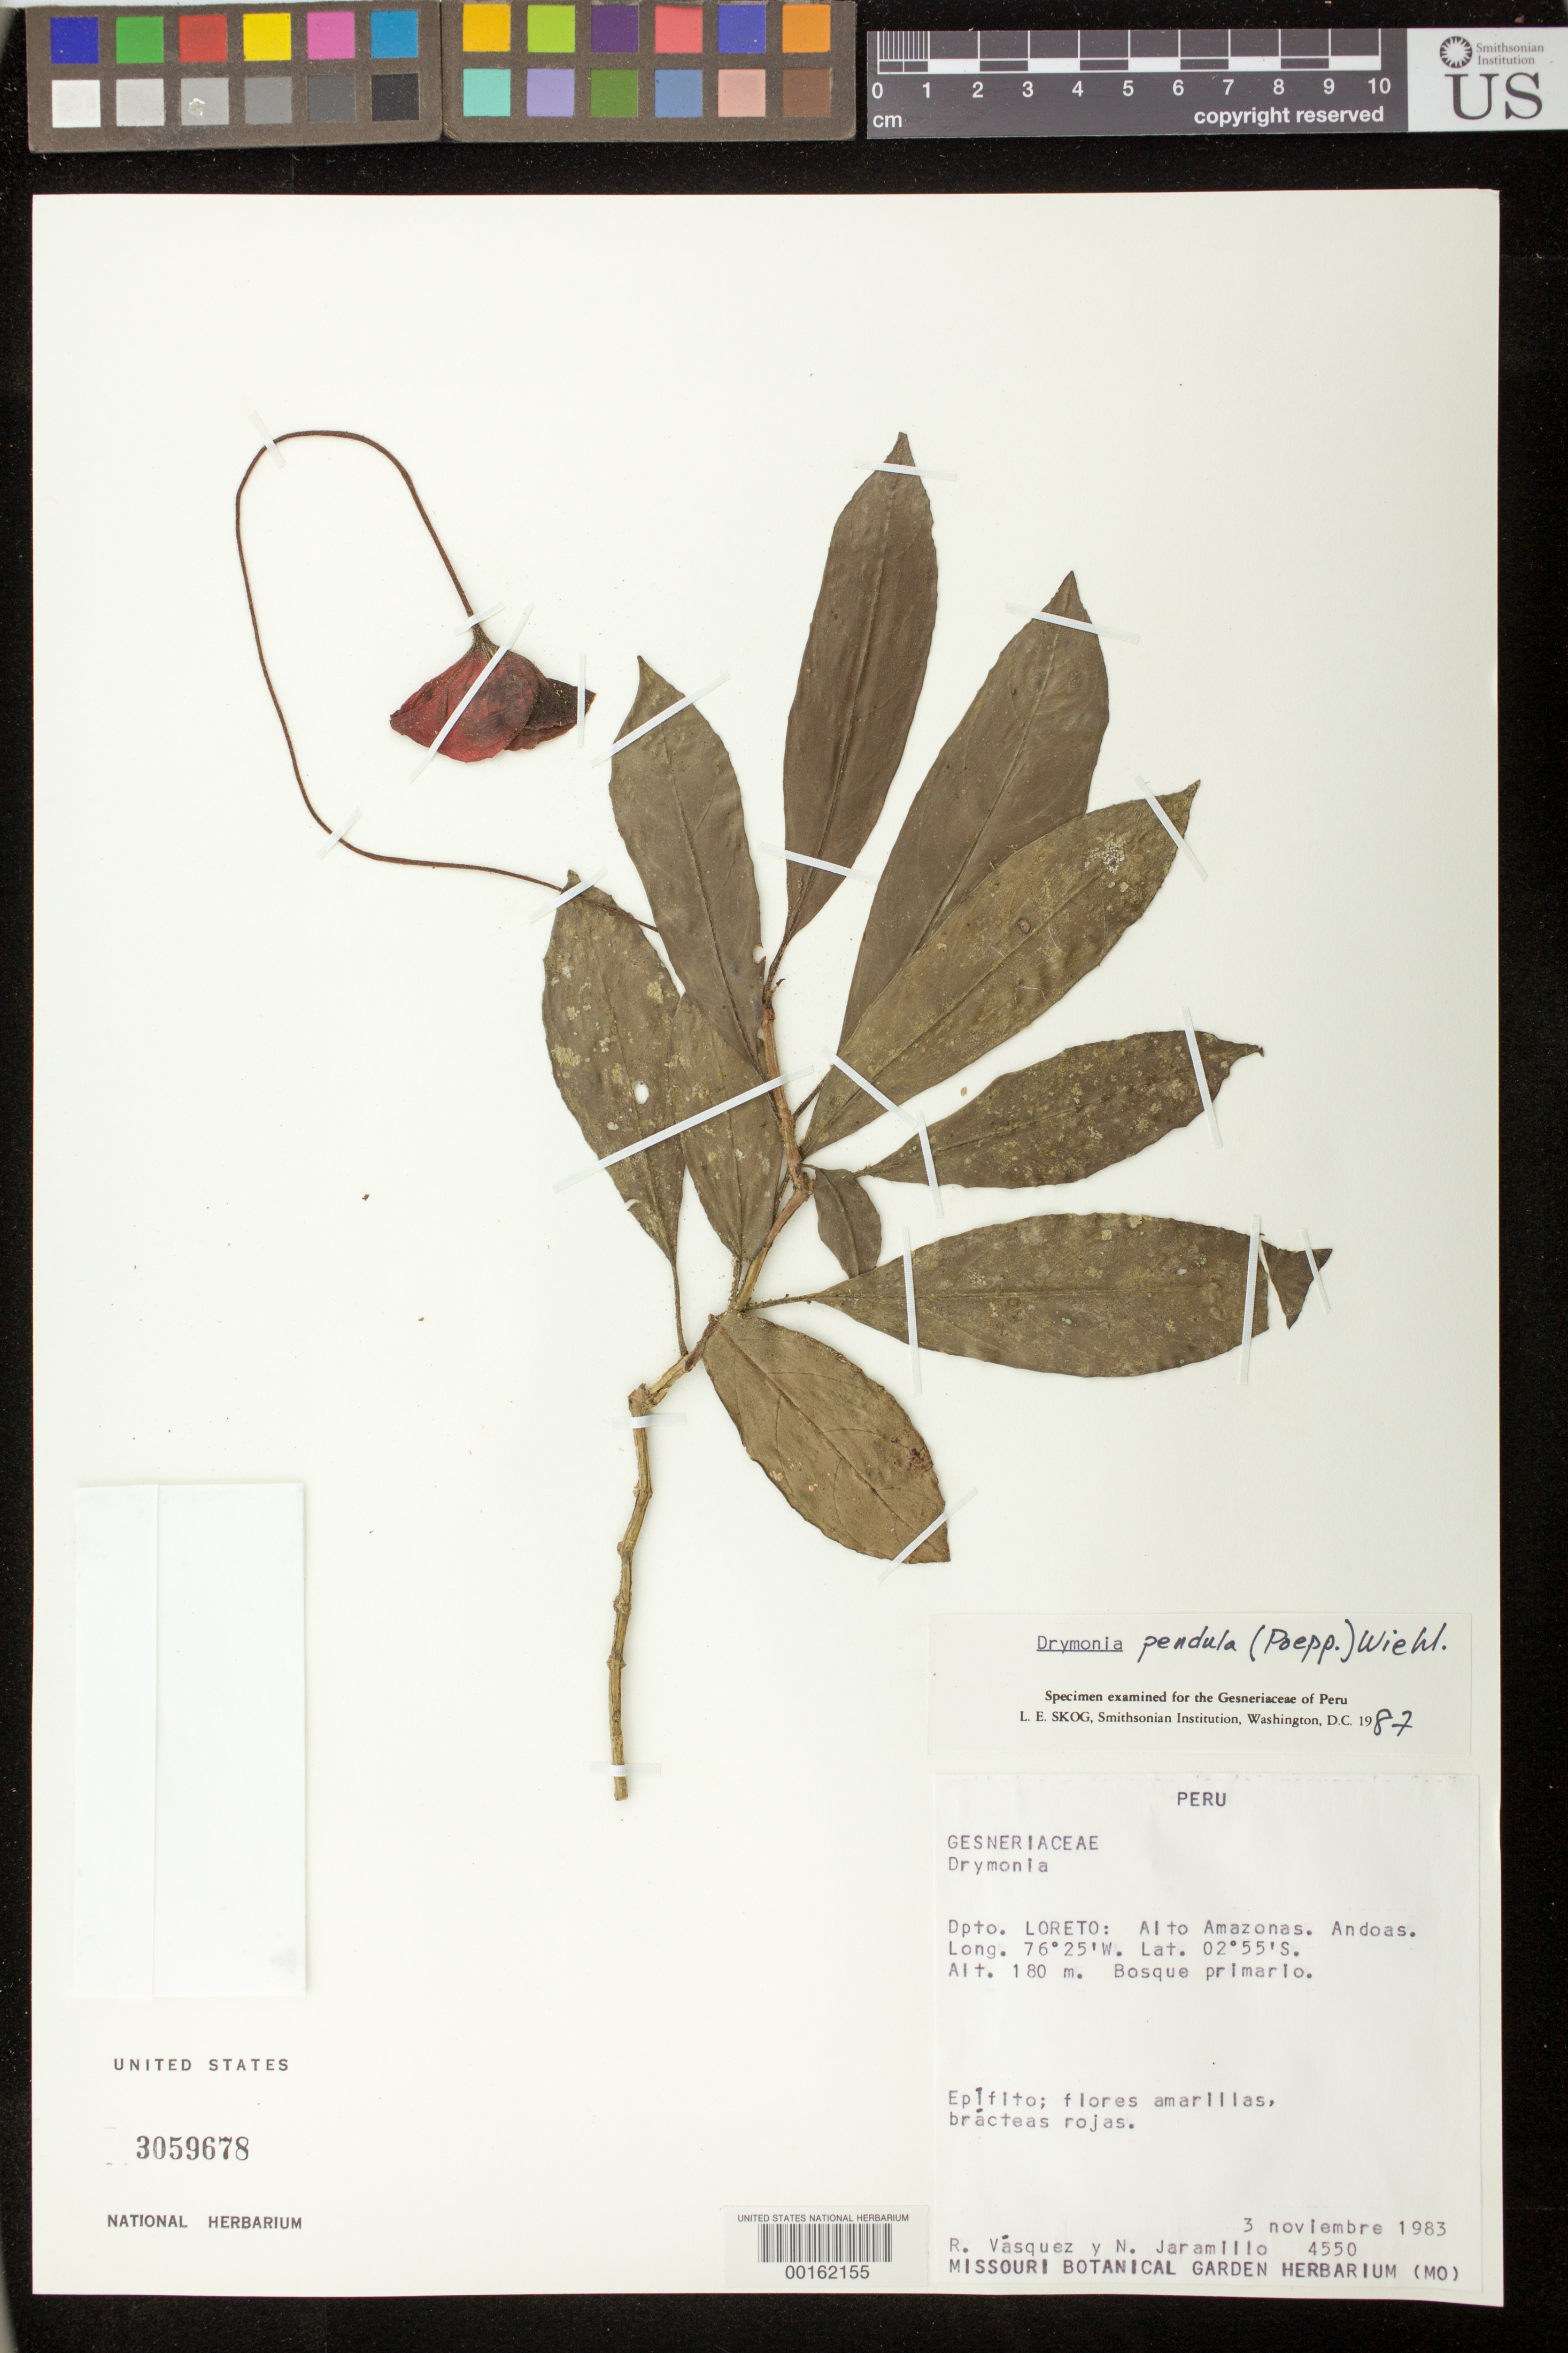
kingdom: Plantae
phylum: Tracheophyta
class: Magnoliopsida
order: Lamiales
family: Gesneriaceae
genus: Drymonia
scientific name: Drymonia pendula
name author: (Poepp.) Wiehler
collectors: R. Vásquez & N. Jaramillo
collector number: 4550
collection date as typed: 03 Nov 1983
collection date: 1983-11-03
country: Peru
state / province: Loreto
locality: Prov. Alto Amazonas; Andoas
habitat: Primary forest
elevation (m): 180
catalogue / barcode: US 3059678